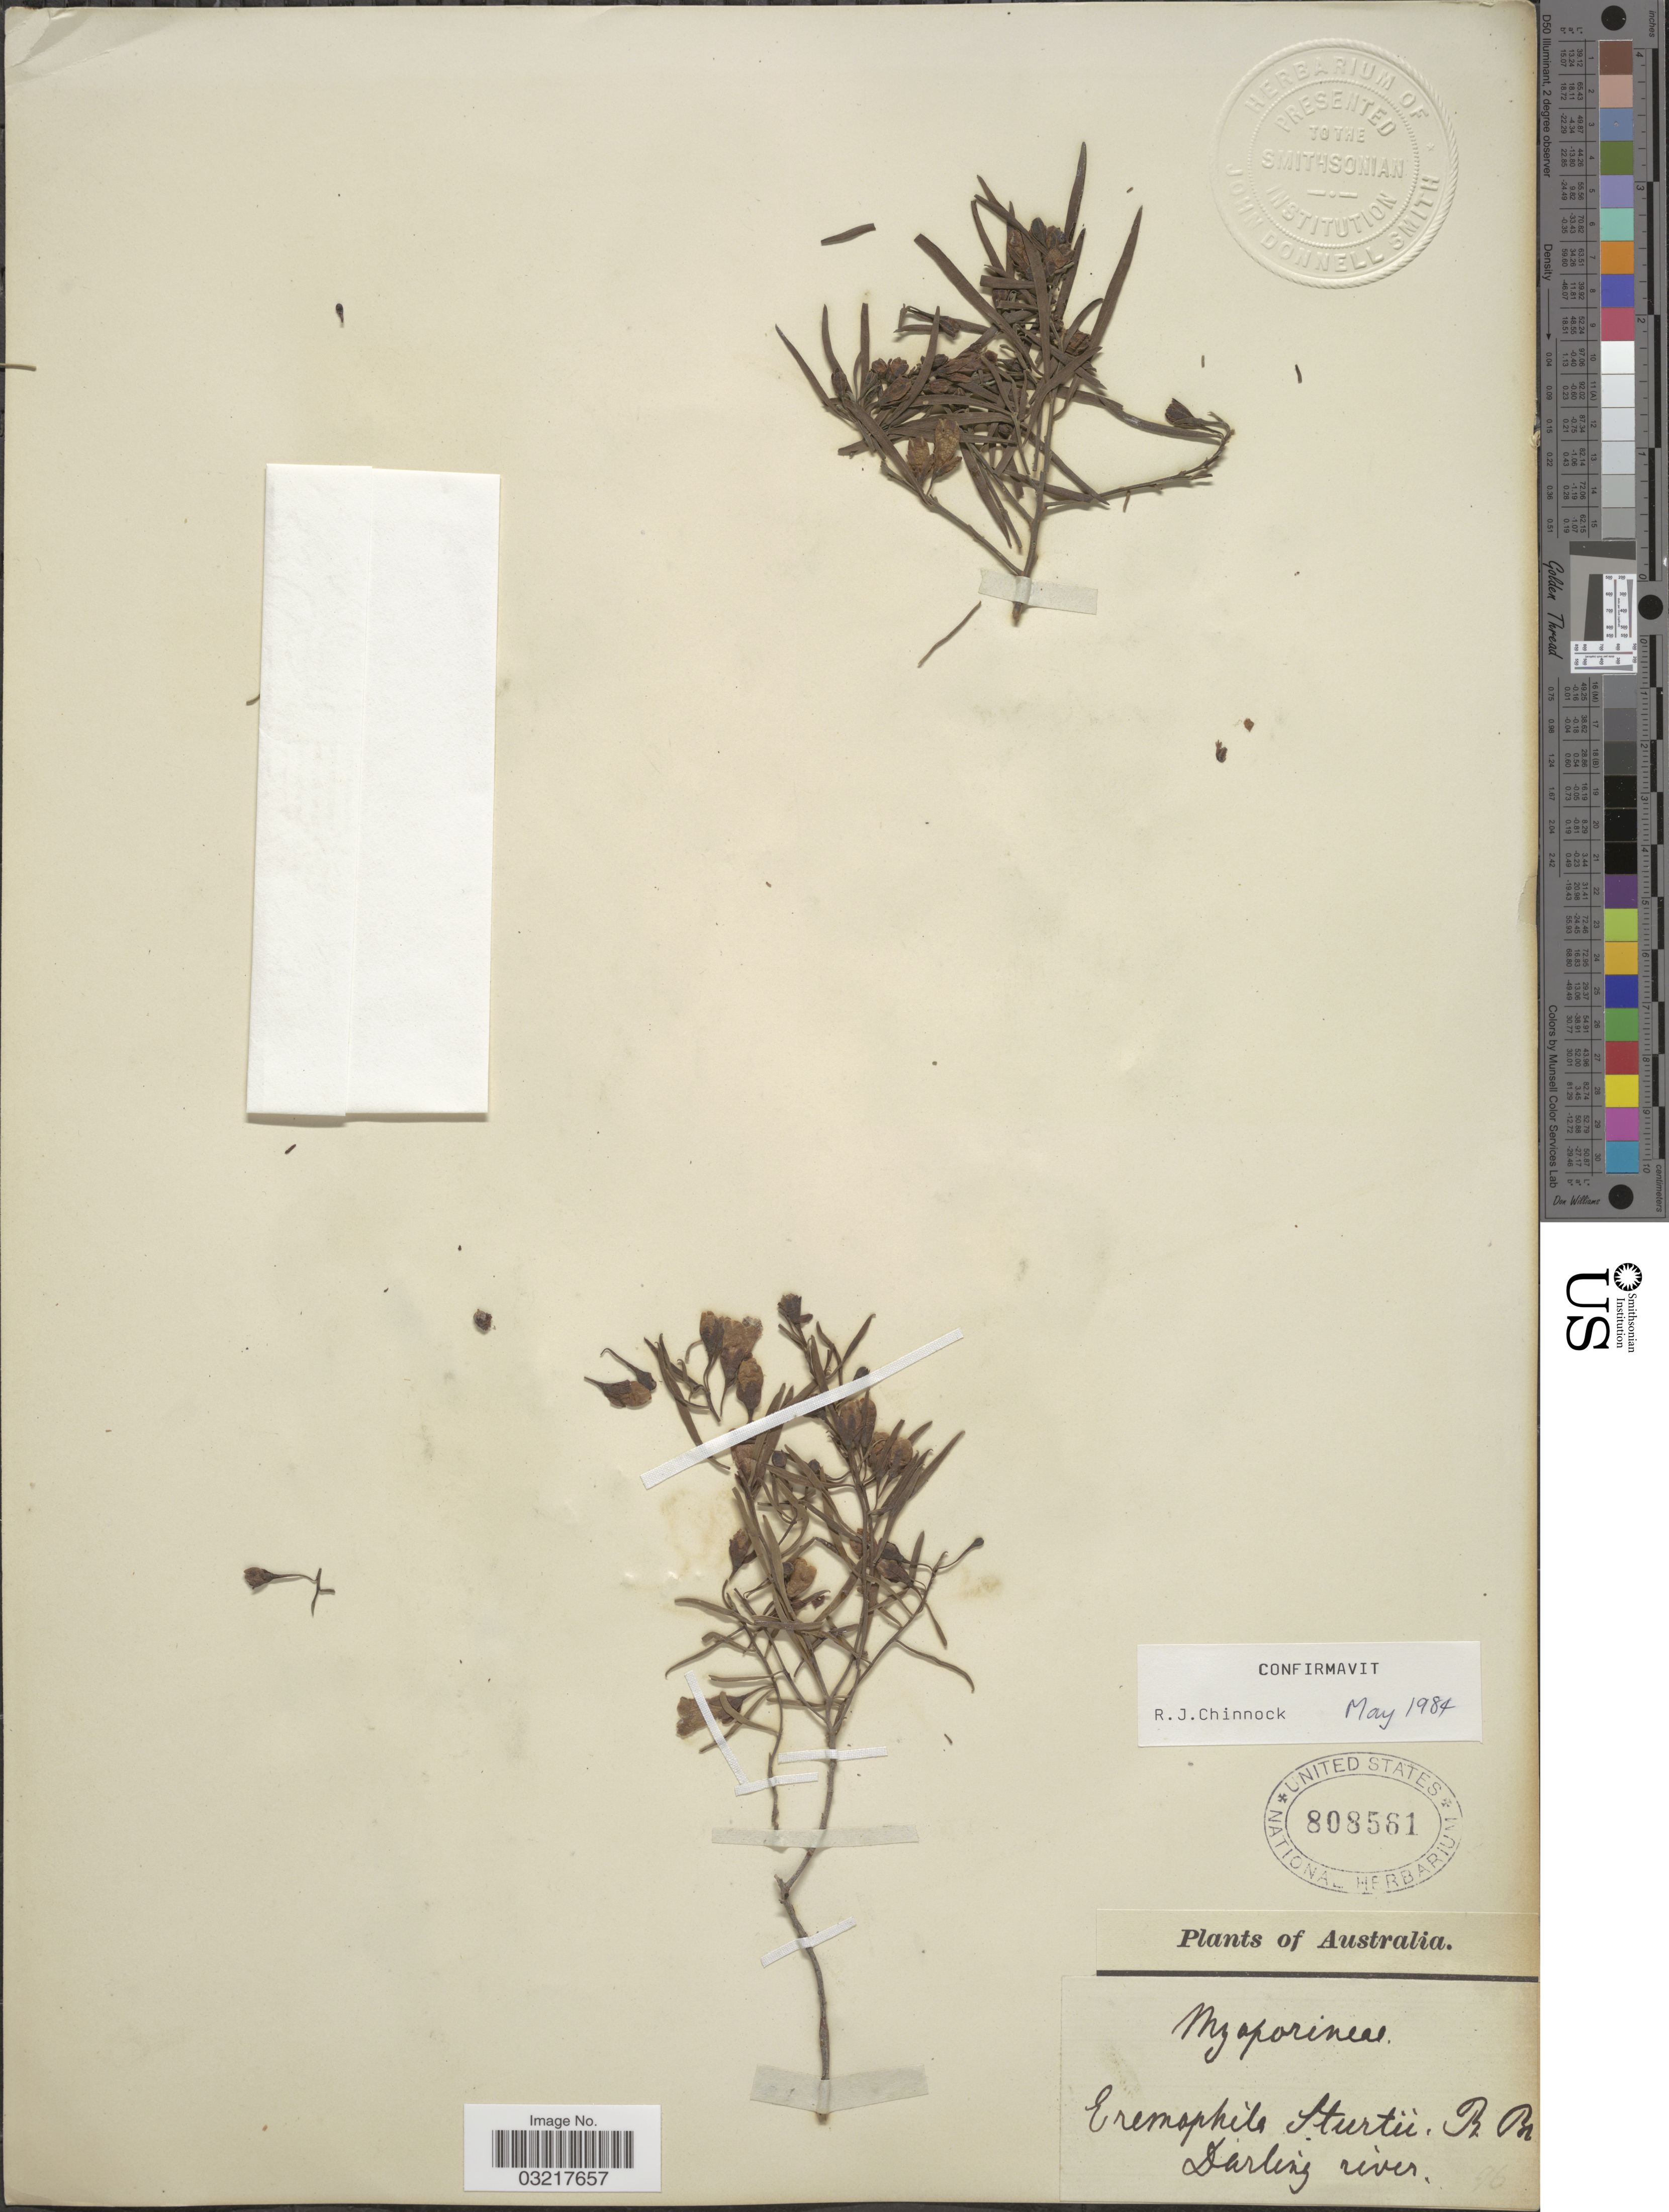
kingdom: Plantae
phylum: Tracheophyta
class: Magnoliopsida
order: Lamiales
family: Scrophulariaceae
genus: Eremophila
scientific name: Eremophila sturtii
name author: R. Br.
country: Australia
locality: Darling river.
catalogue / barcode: US 808561